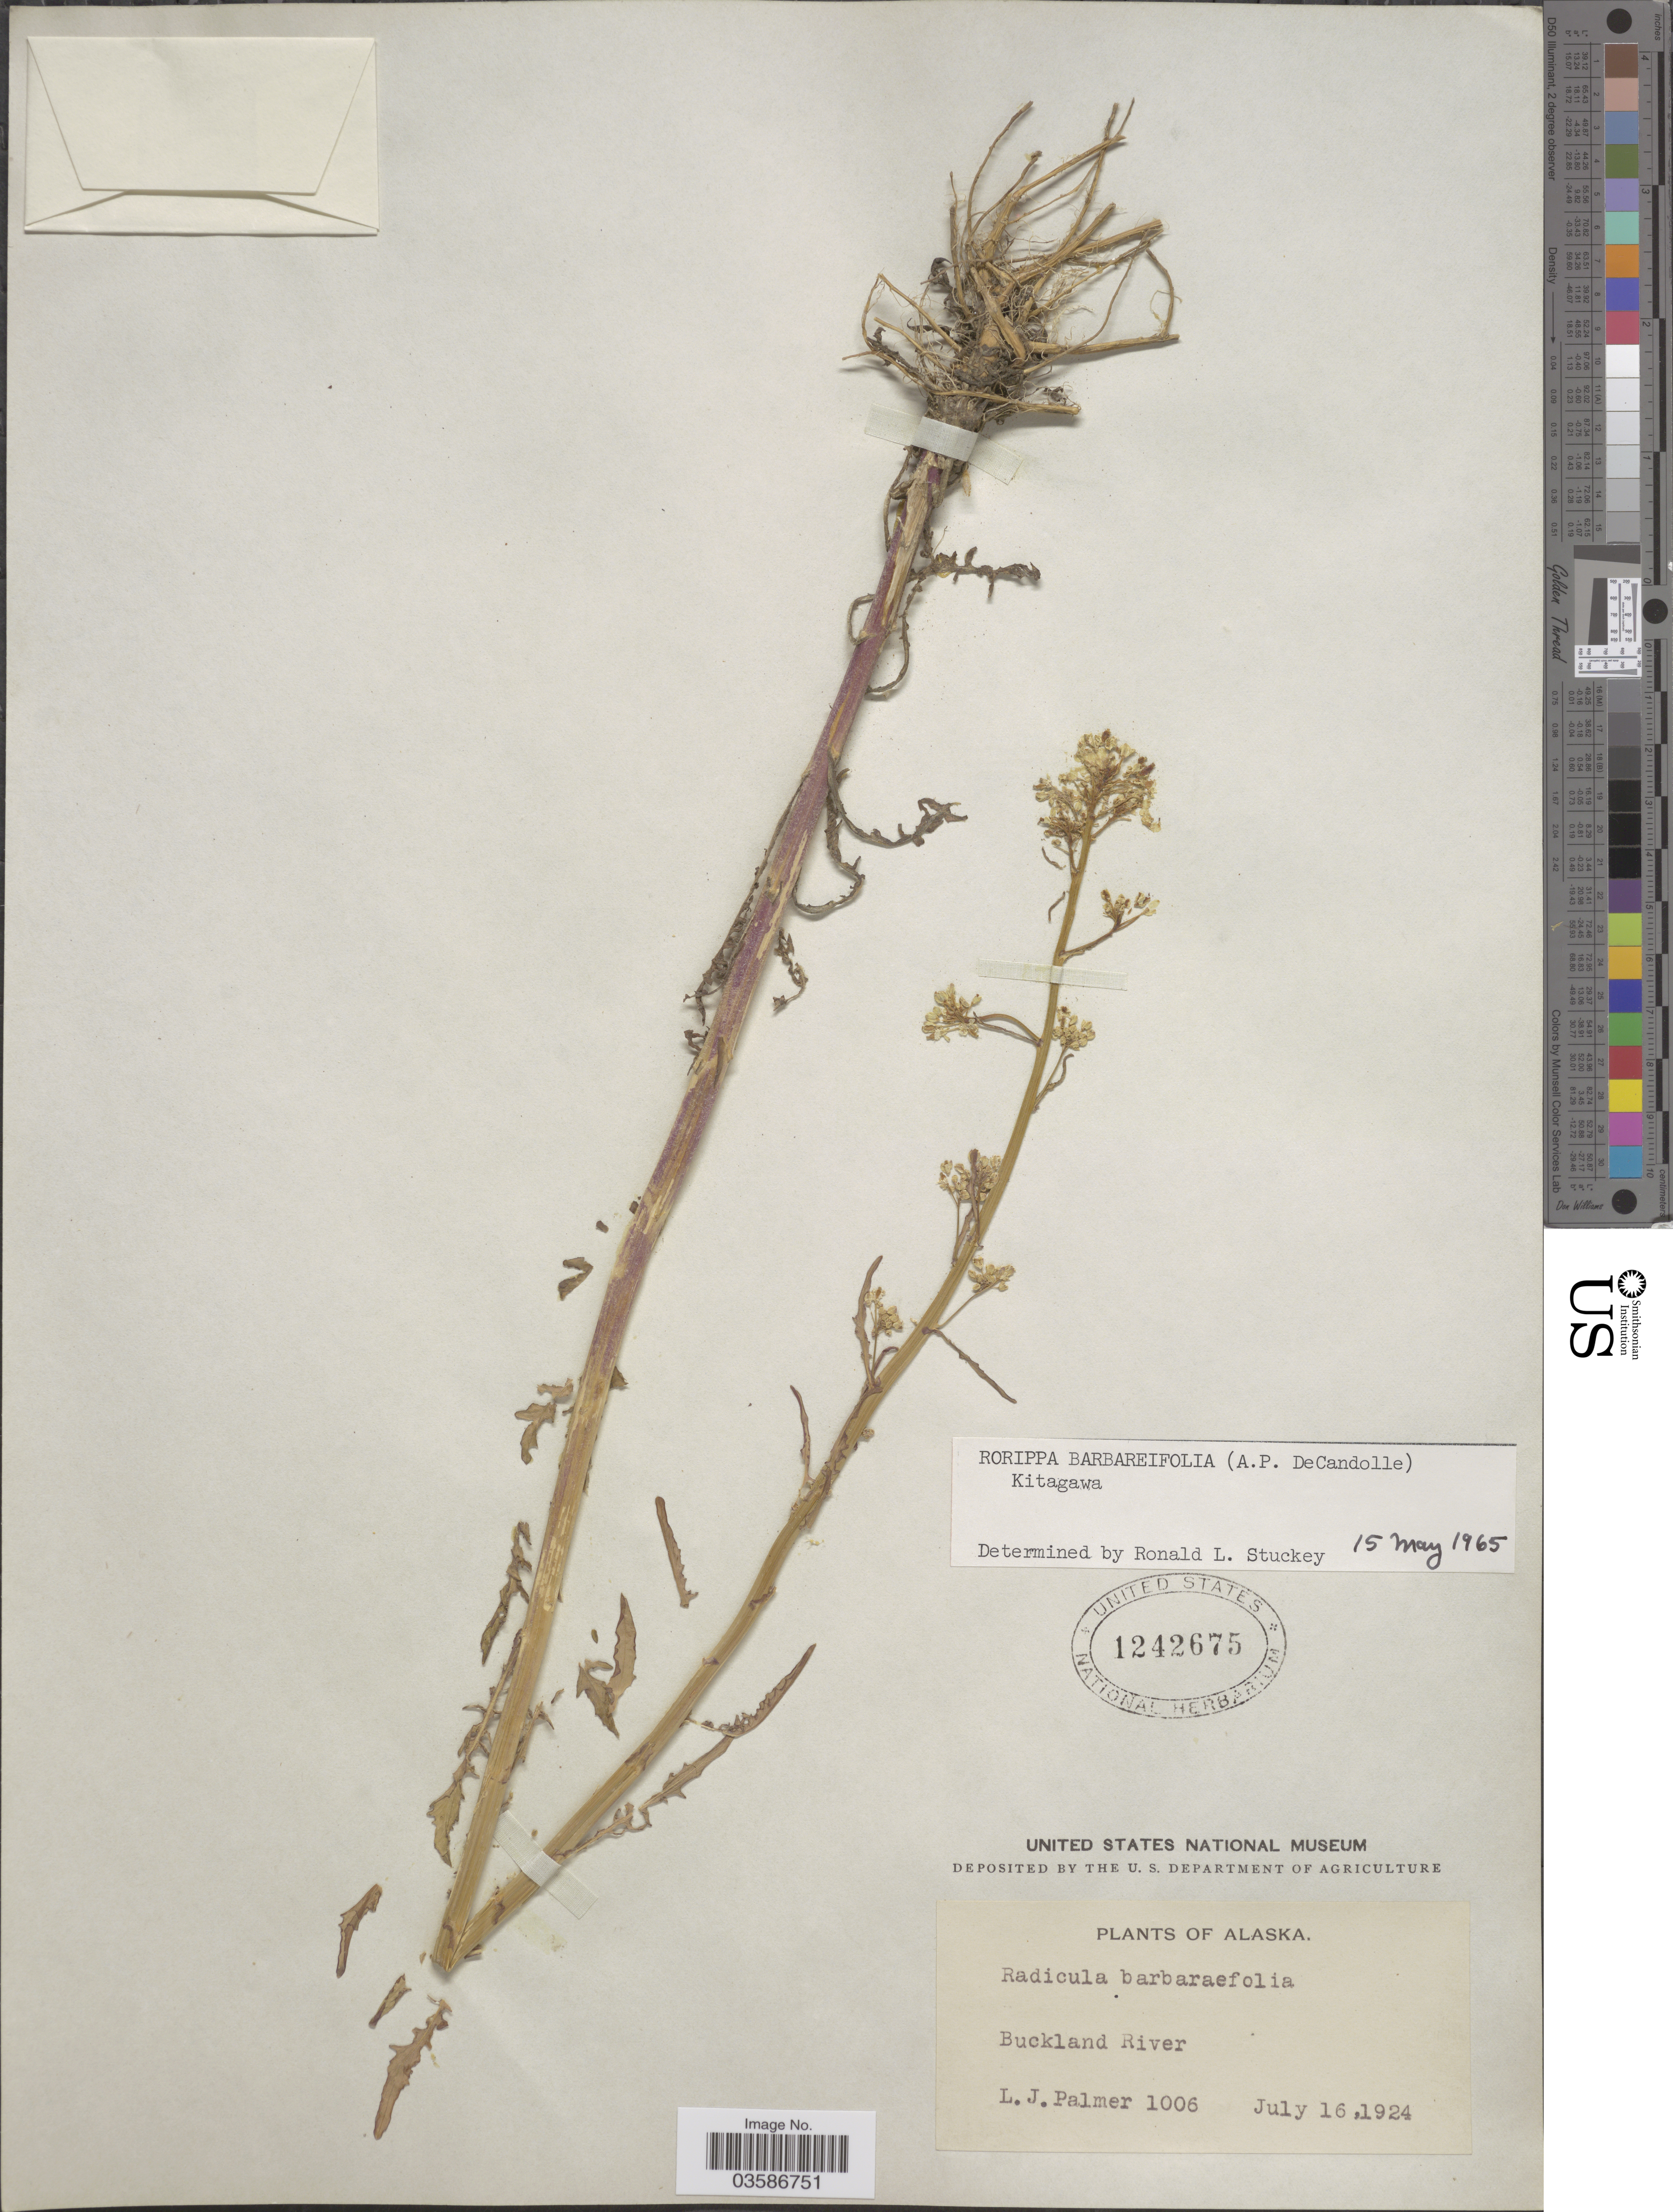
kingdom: Plantae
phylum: Tracheophyta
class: Magnoliopsida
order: Brassicales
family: Brassicaceae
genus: Rorippa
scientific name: Rorippa barbareifolia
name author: (DC.) Kitag.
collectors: L. J. Palmer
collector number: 1006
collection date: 1924-07-16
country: United States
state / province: Alaska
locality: Buckland River.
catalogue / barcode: US 1242675